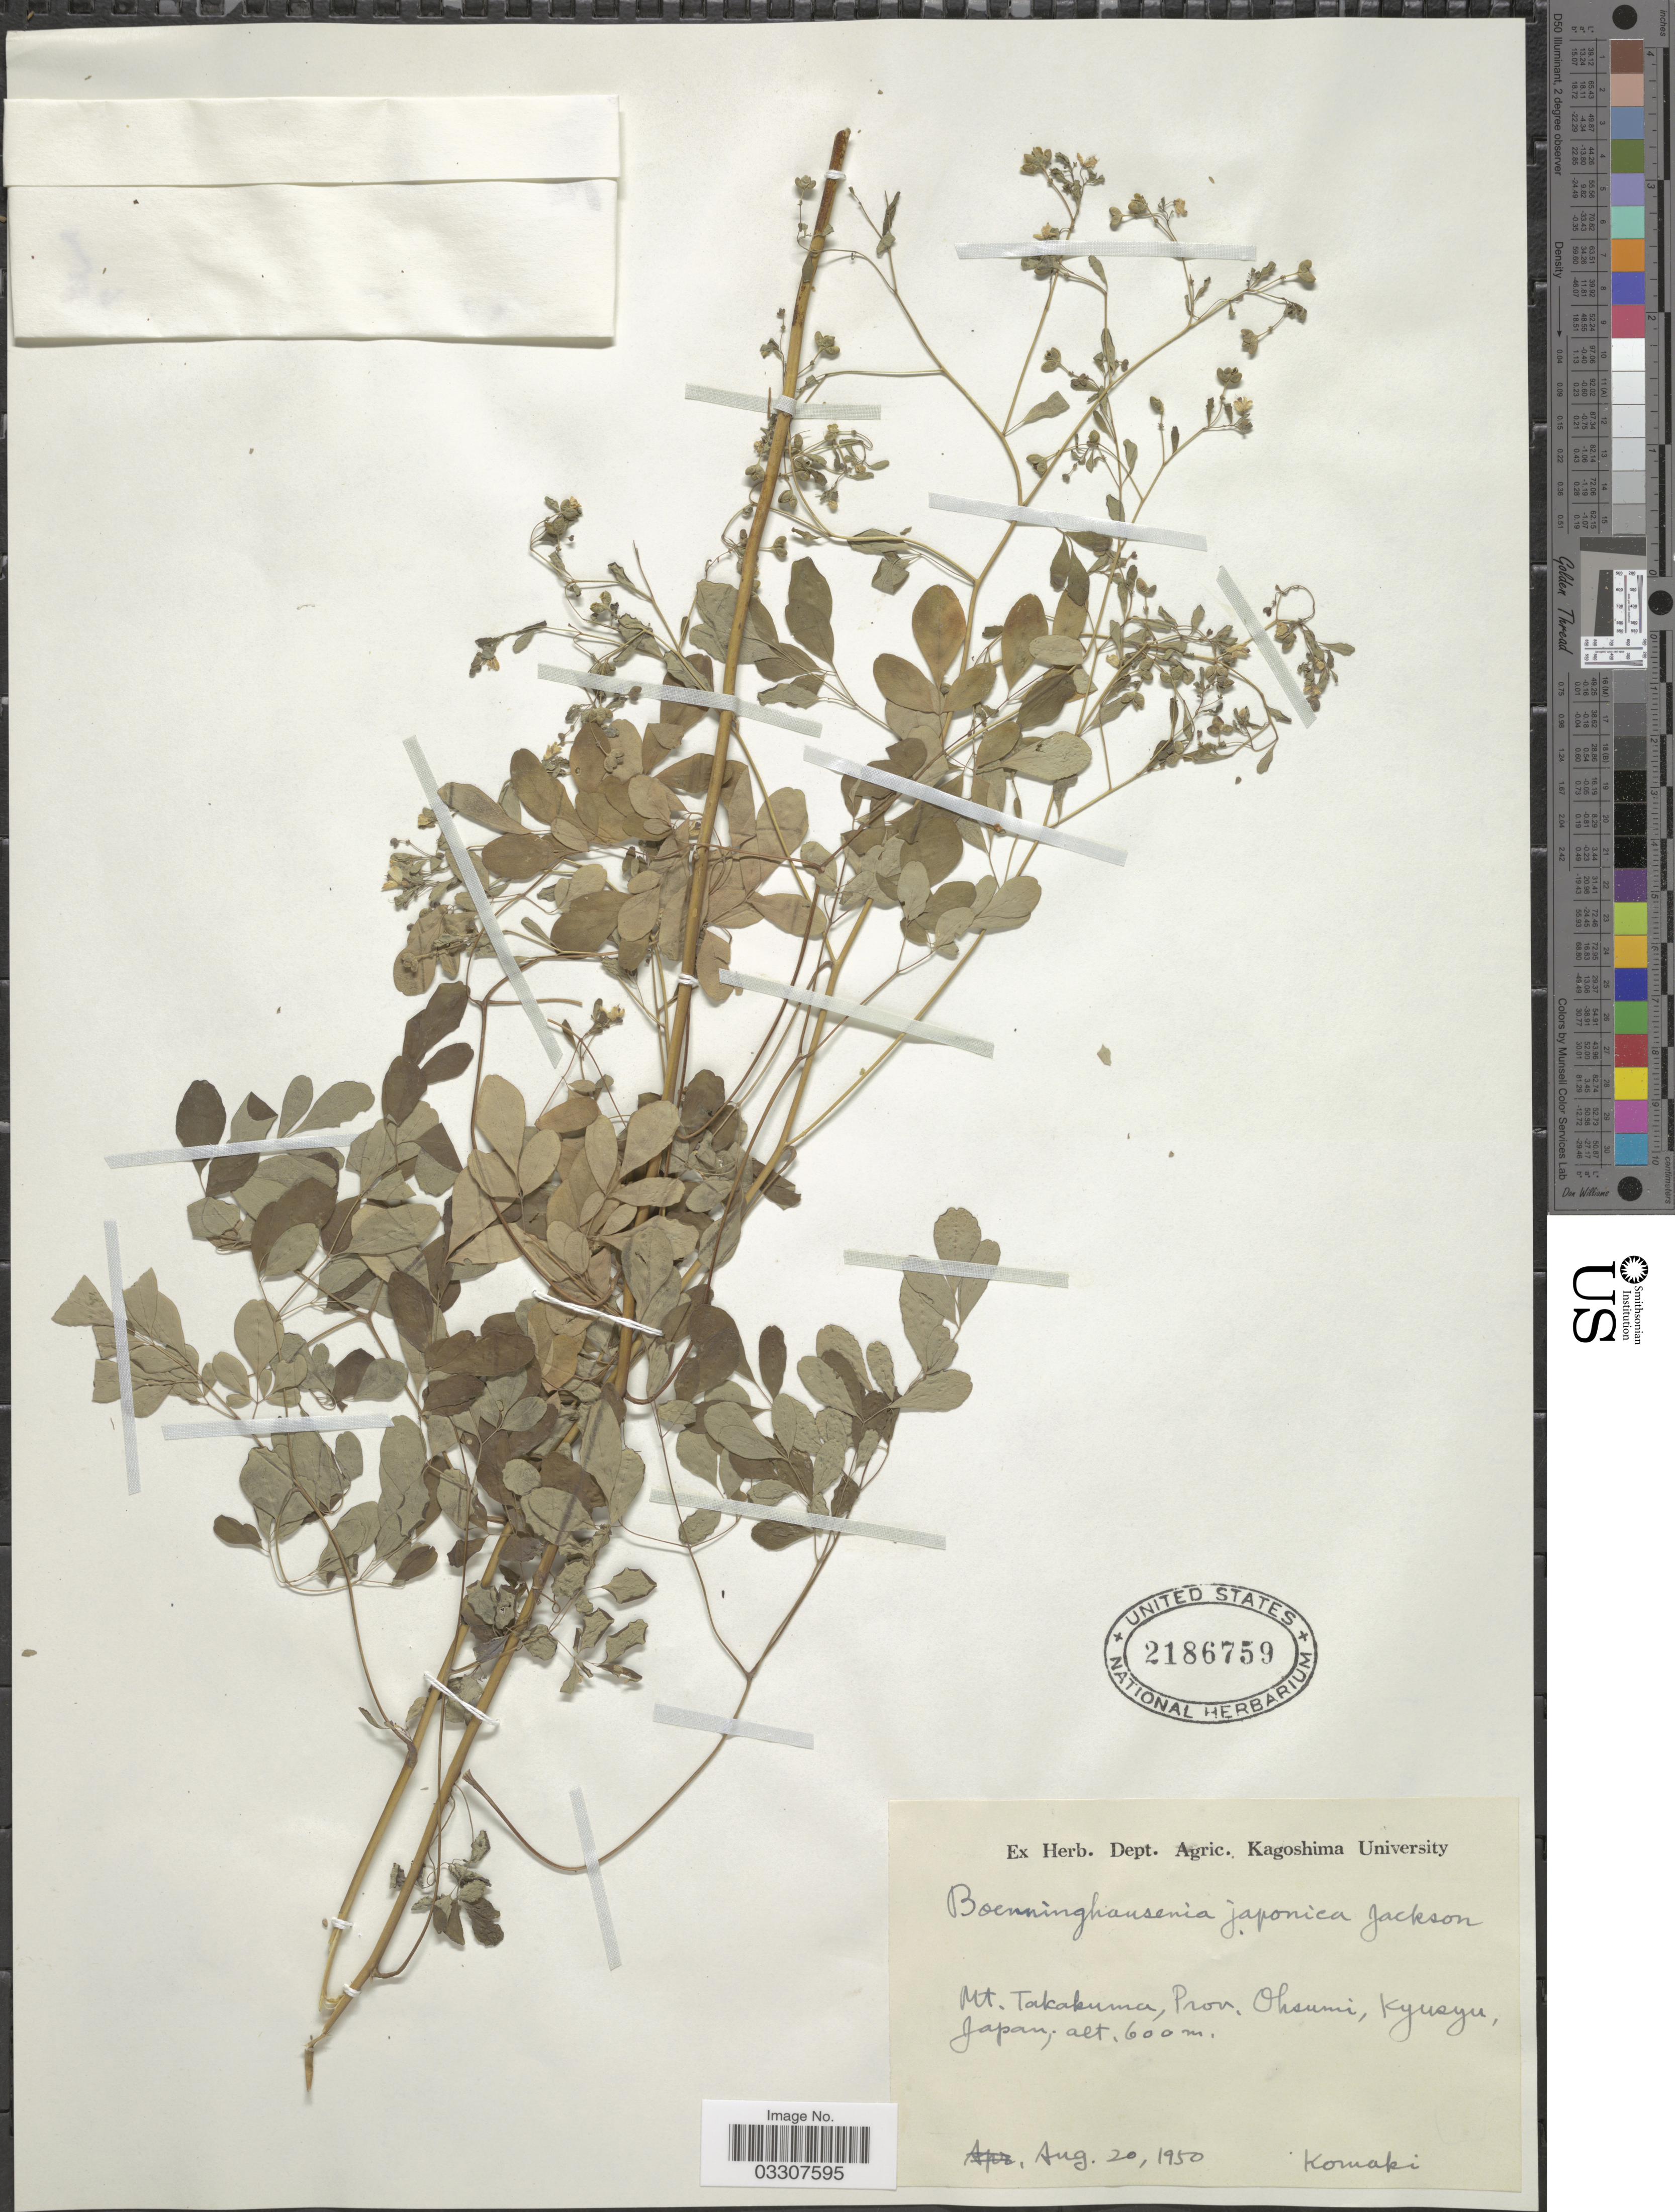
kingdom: Plantae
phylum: Tracheophyta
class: Magnoliopsida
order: Sapindales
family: Rutaceae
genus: Boenninghausenia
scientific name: Boenninghausenia japonica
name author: (Siebold ex Miq.) Nakai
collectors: -. Komaki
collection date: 1950-08-20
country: Japan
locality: Mt. Takakuma, Prov. Ohsumi, Kyusyu.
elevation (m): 600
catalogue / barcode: US 2186759